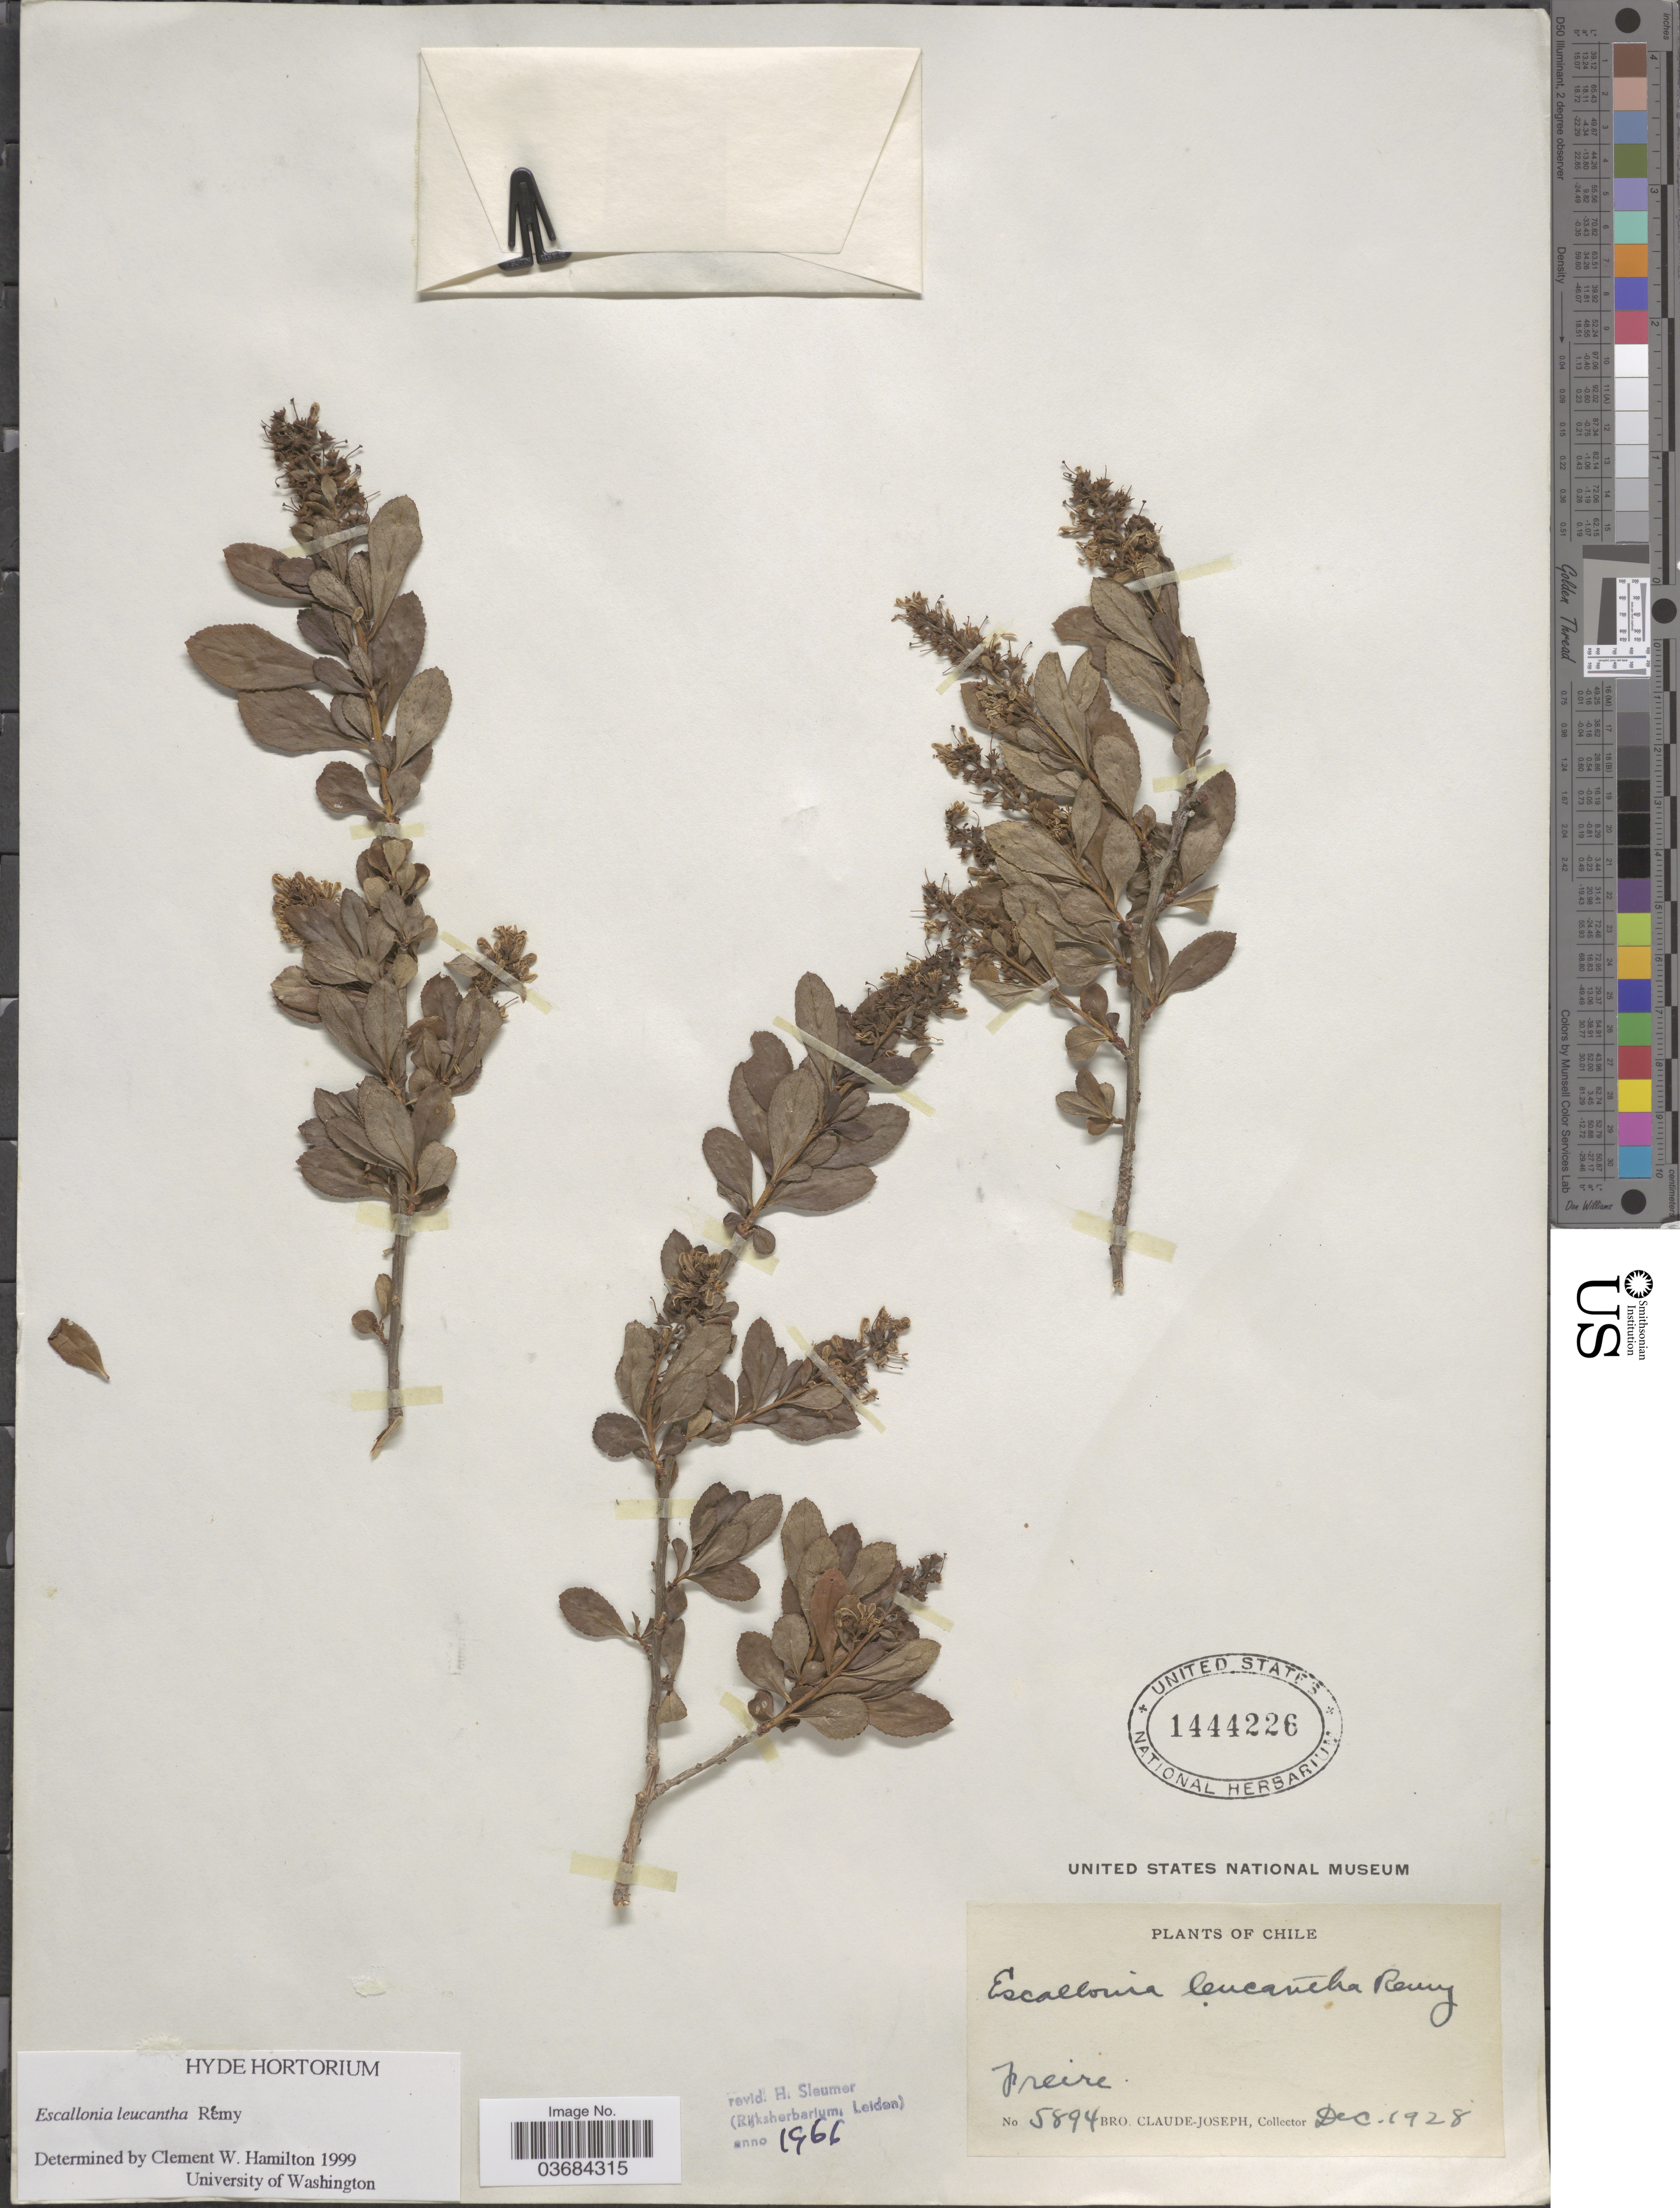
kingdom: Plantae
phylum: Tracheophyta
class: Magnoliopsida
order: Escalloniales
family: Escalloniaceae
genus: Escallonia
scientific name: Escallonia leucantha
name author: Remy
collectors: Bro. Claude-Joseph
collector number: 5894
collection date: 1928-12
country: Chile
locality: Freire.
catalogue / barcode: US 1444226